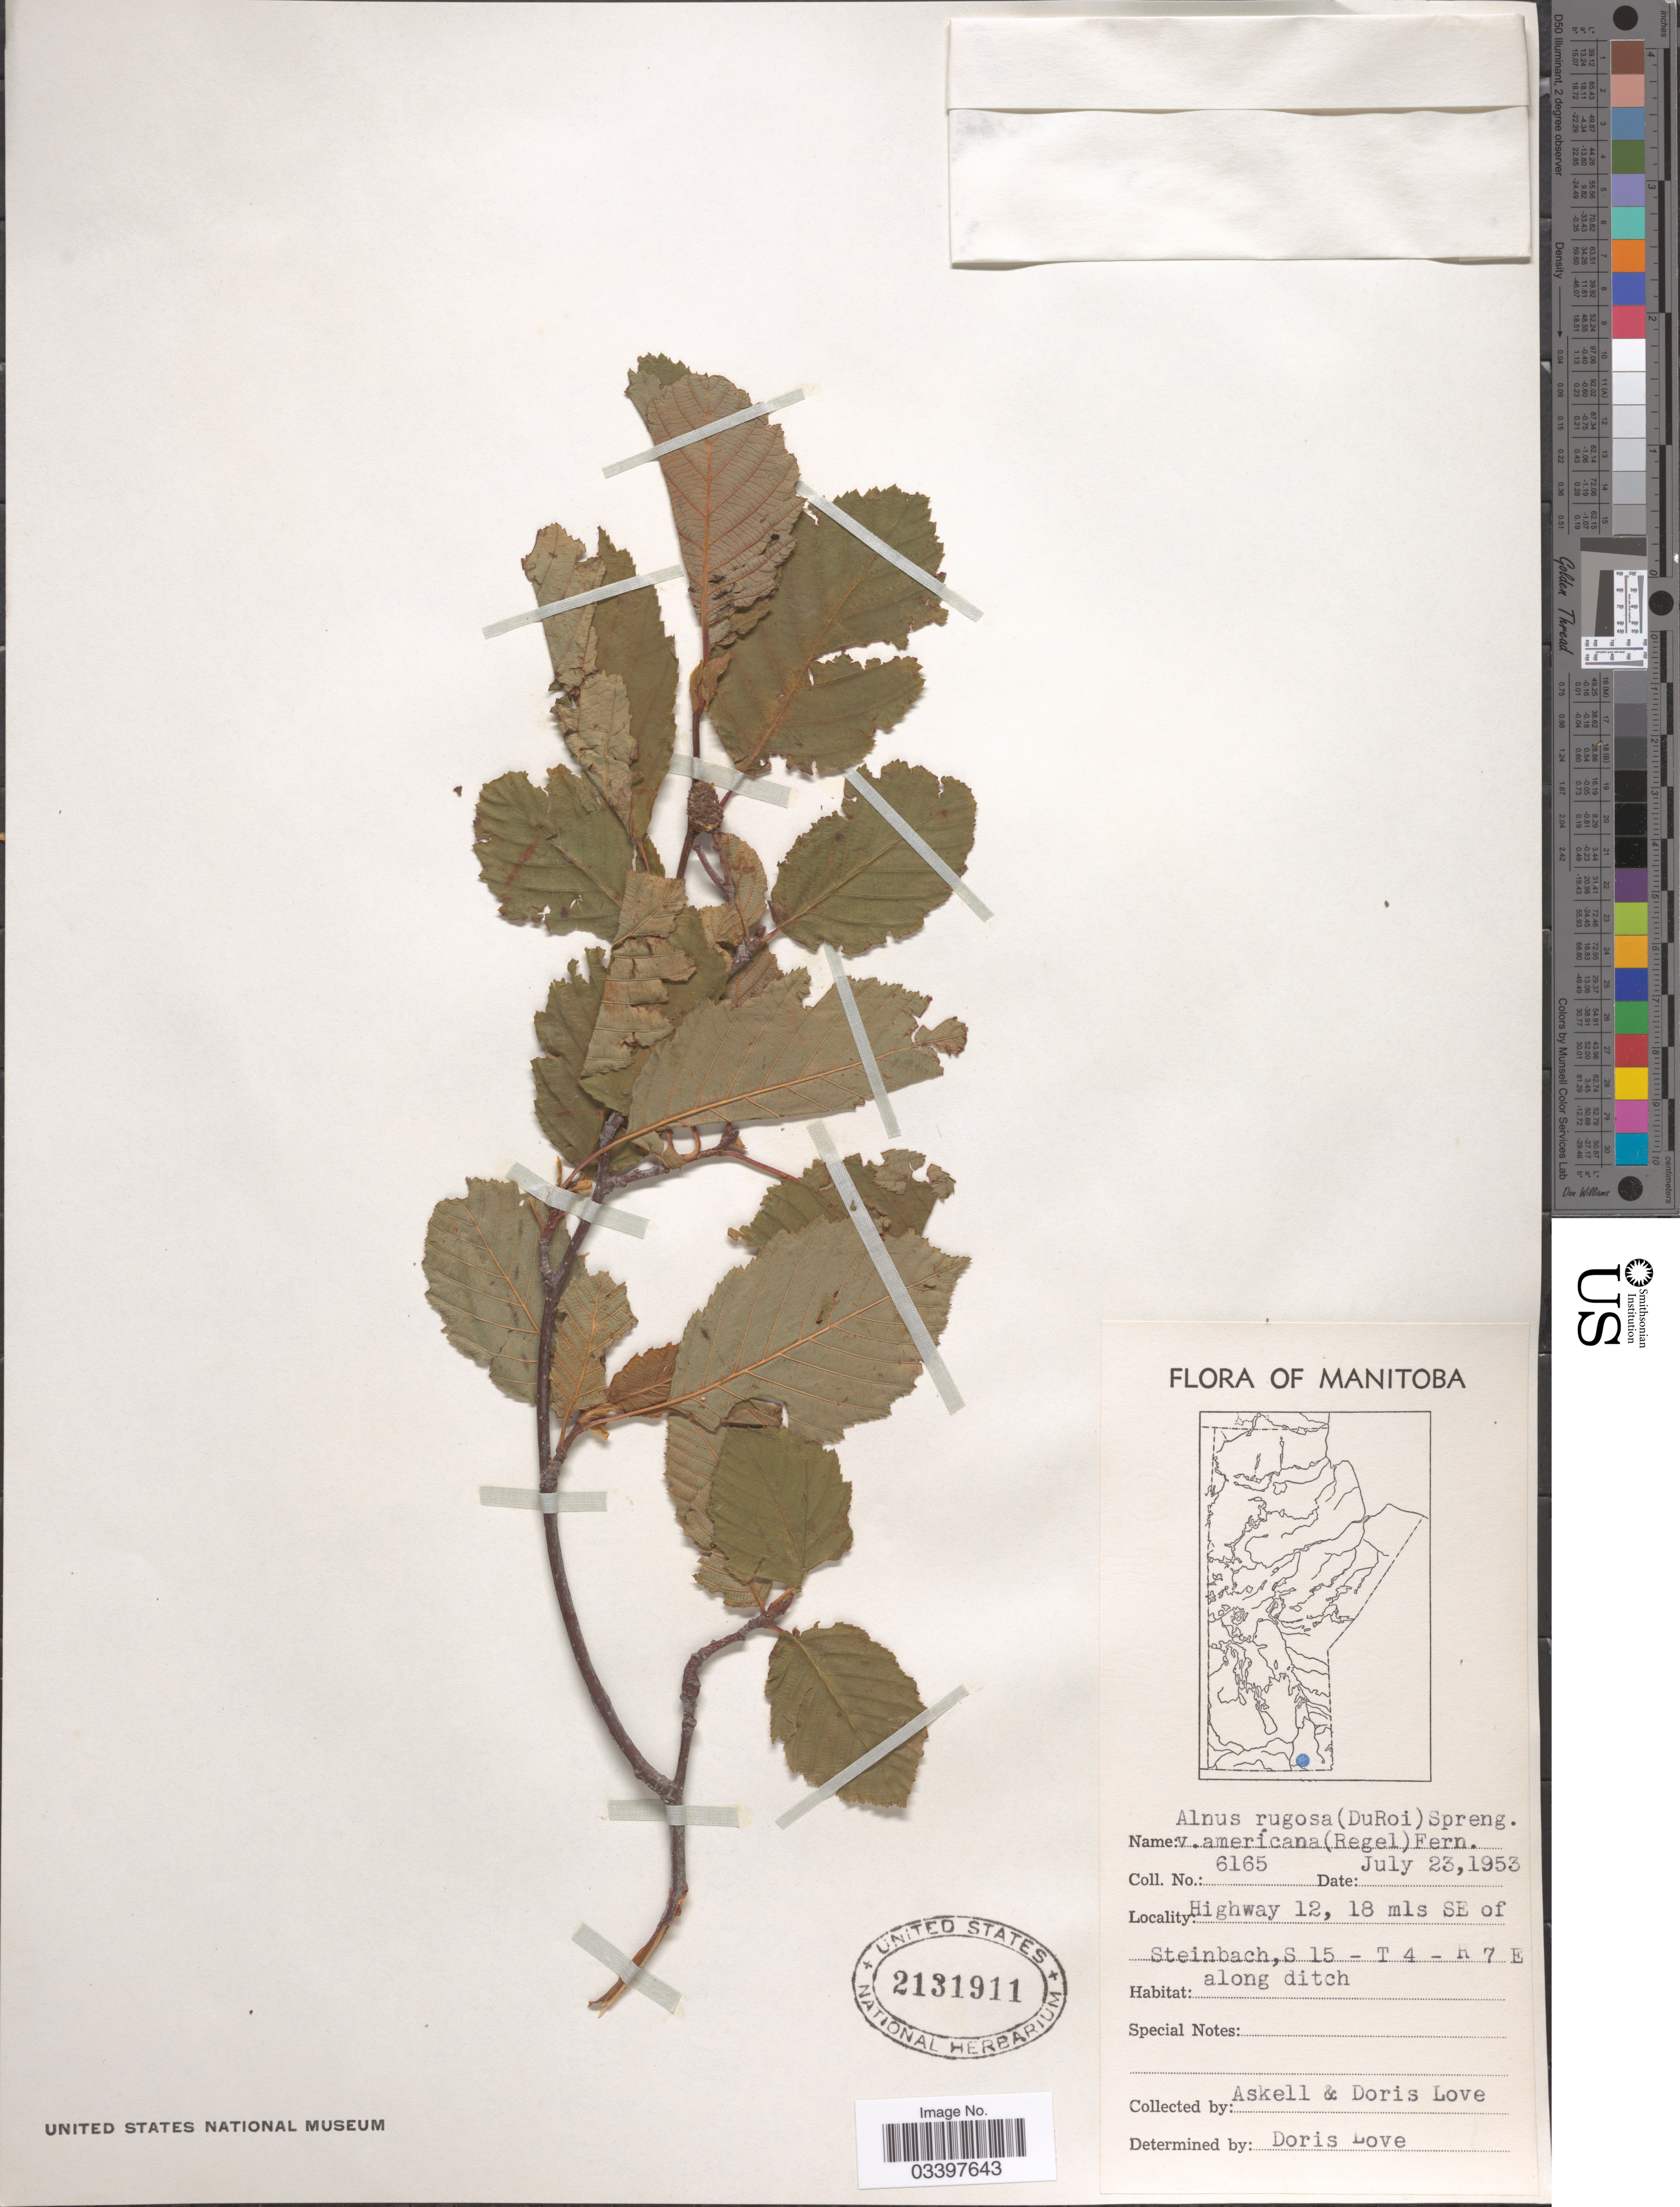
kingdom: Plantae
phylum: Tracheophyta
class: Magnoliopsida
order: Fagales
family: Betulaceae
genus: Alnus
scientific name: Alnus incana subsp. rugosa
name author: (Du Roi) R.T. Clausen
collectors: Á. Löve & D. Löve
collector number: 6165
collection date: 1953-07-23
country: Canada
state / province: Manitoba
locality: Highway 12, 18 mls SE of Steinbach, S 15 - T 4 - R 7 E along ditch.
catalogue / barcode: US 2131911